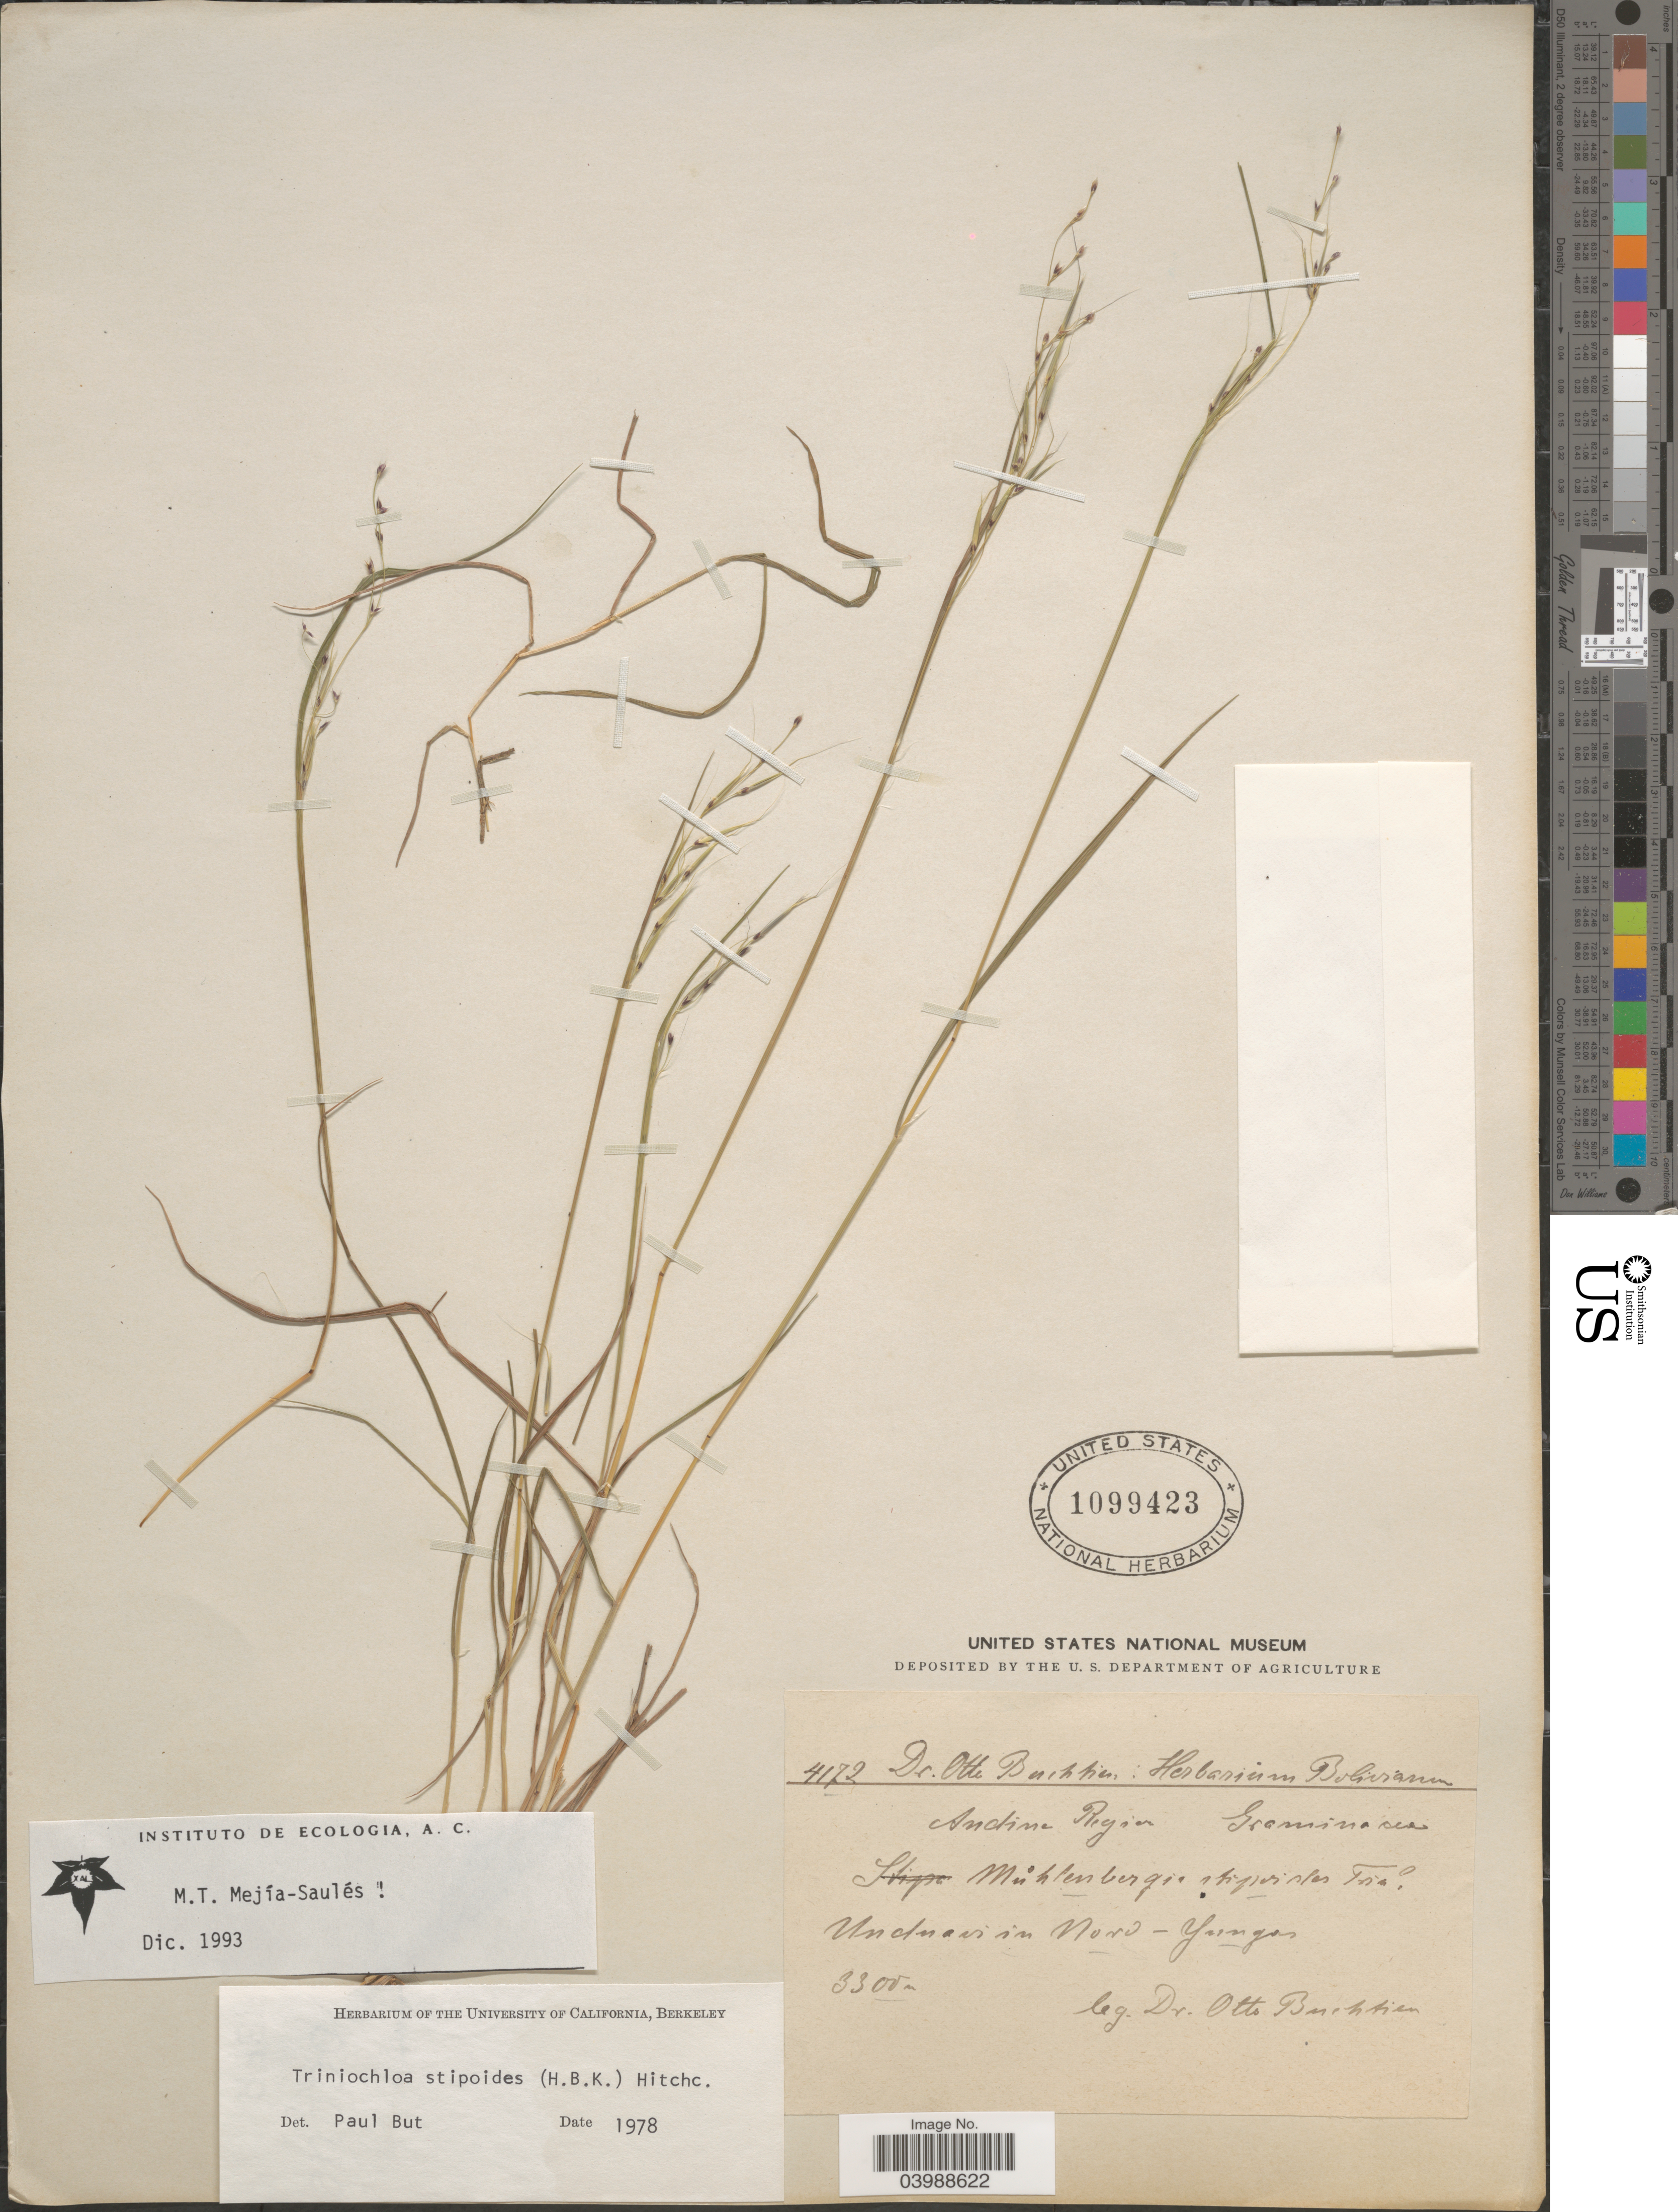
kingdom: Plantae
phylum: Tracheophyta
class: Liliopsida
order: Poales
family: Poaceae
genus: Triniochloa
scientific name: Triniochloa stipoides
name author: (Kunth) Hitchc.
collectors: O. Buchtien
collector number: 4172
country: Bolivia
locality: Andine Region. Unduavi in Nord-Yungas.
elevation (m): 3300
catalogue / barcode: US 1099423